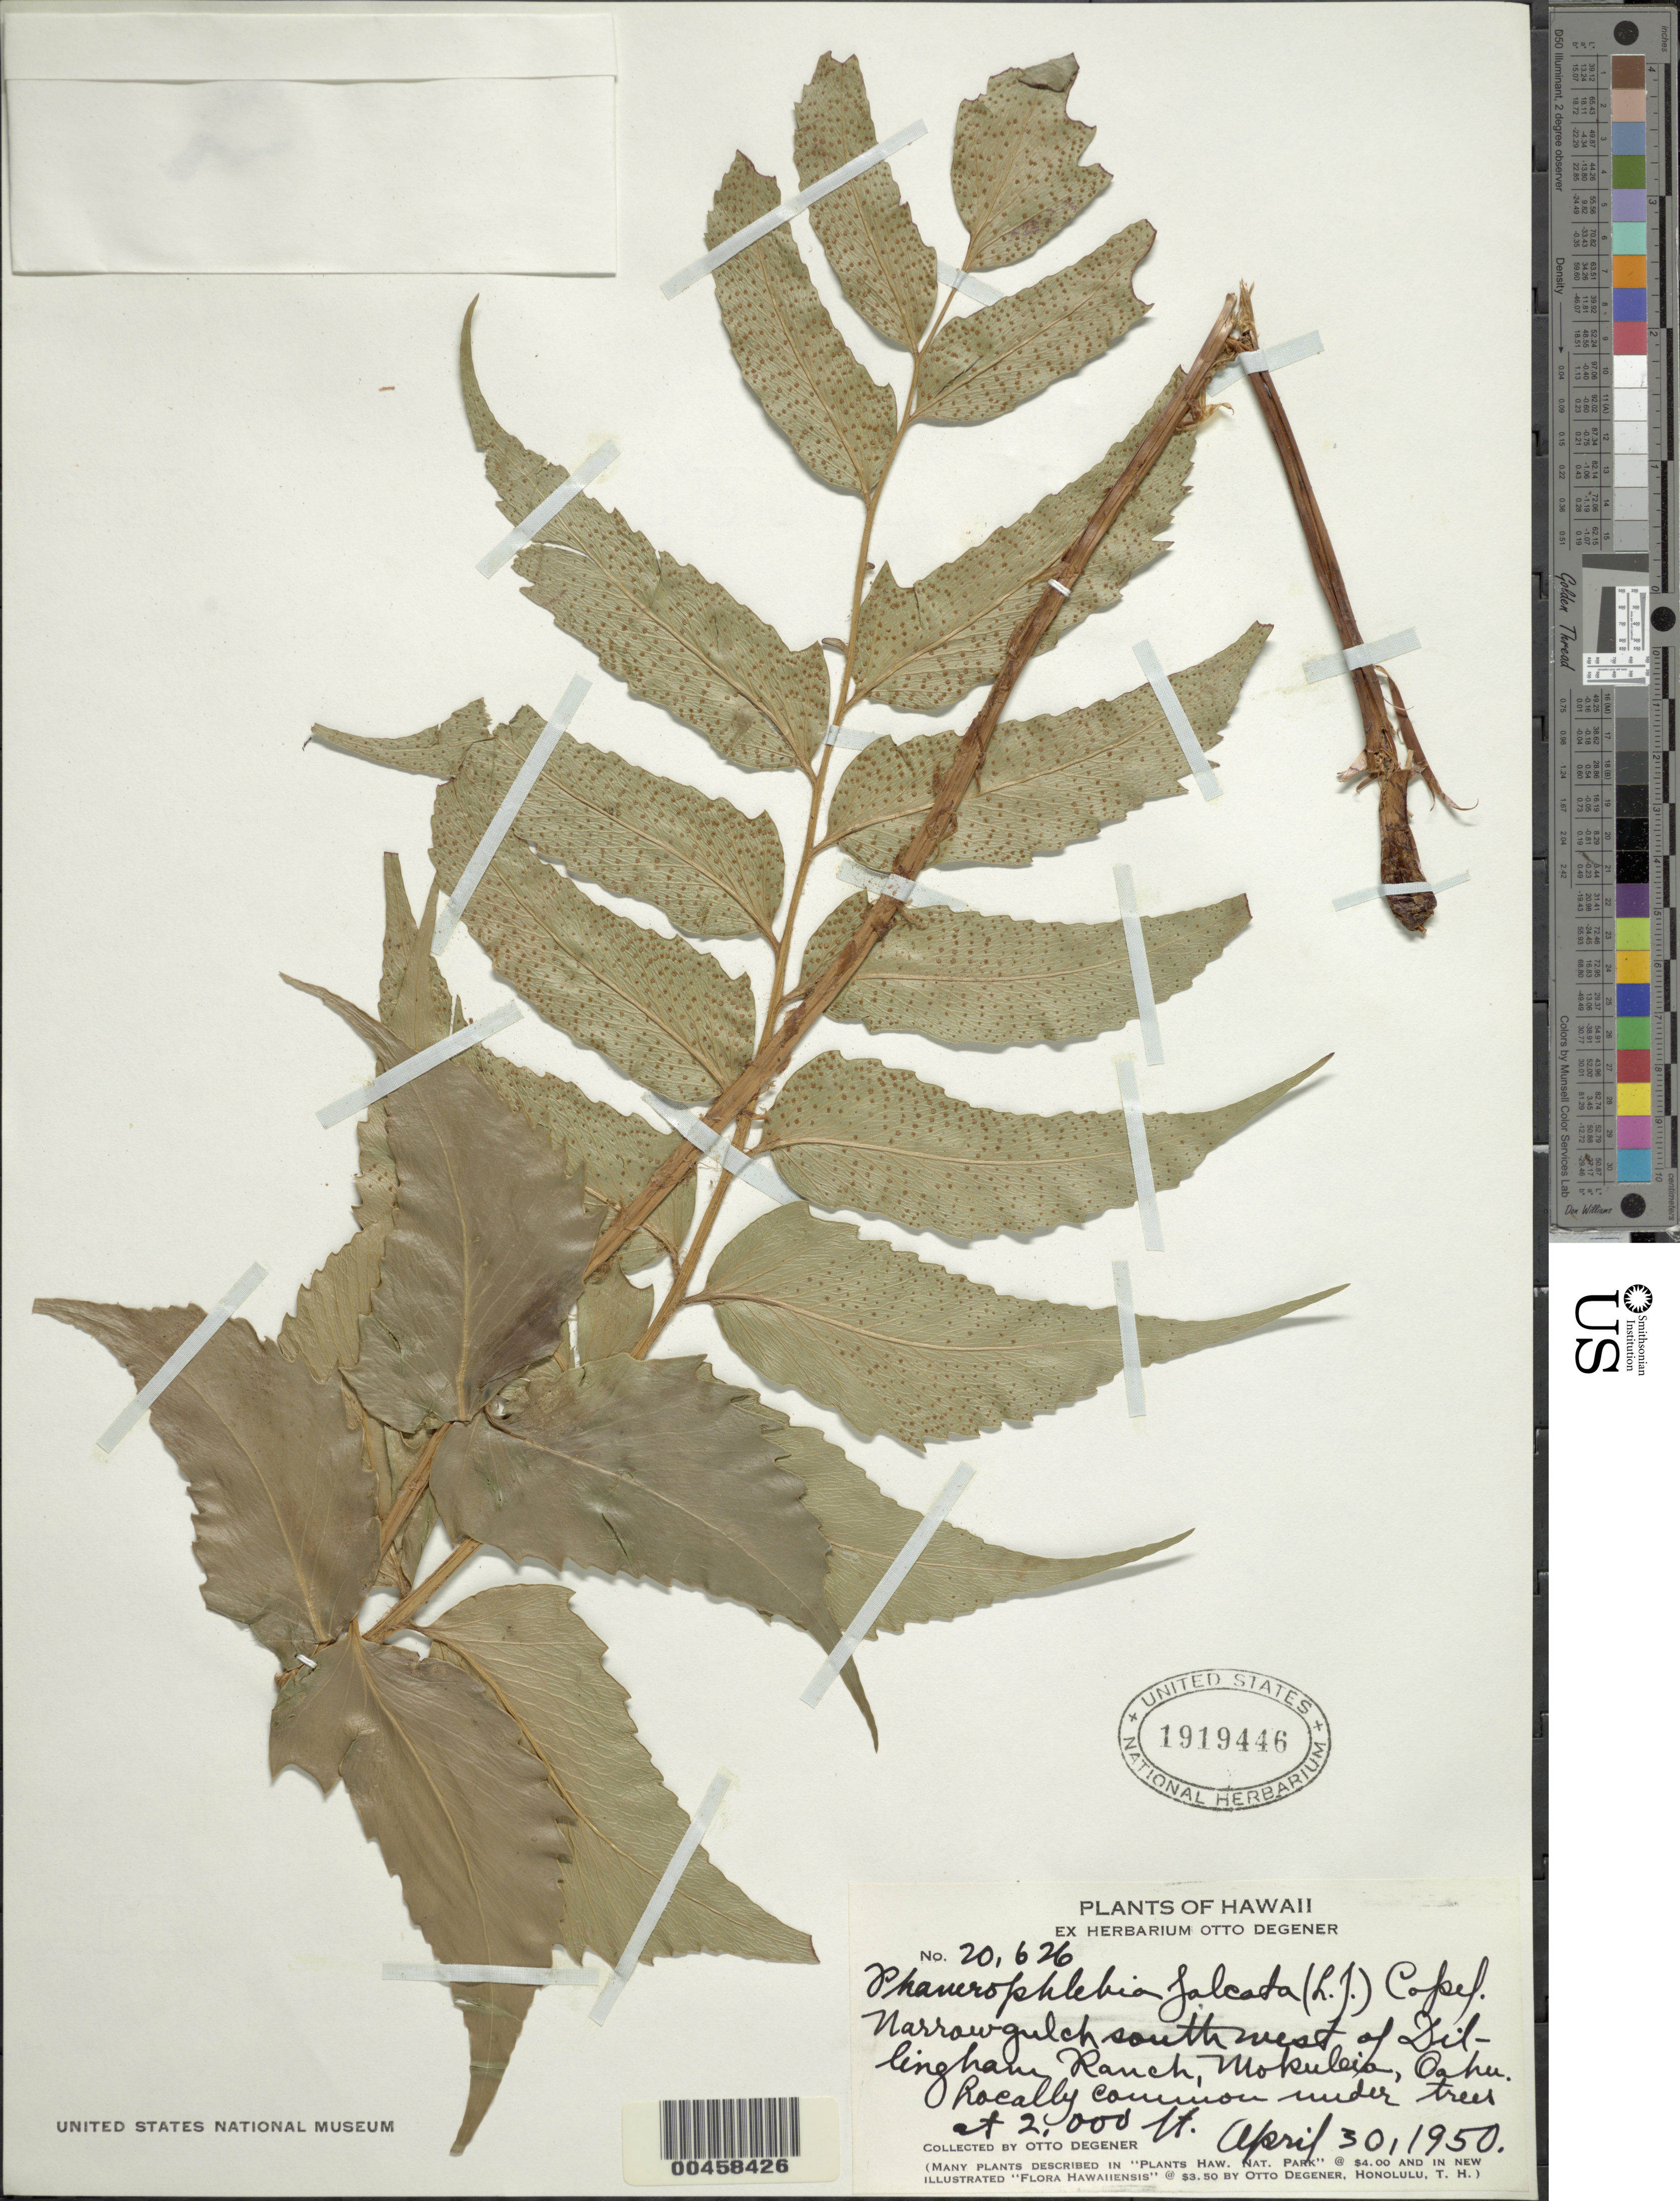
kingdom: Plantae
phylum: Tracheophyta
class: Polypodiopsida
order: Polypodiales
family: Dryopteridaceae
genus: Cyrtomium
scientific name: Cyrtomium falcatum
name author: (L. f.) C. Presl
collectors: O. Degener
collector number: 20626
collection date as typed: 30 Apr 1950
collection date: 1950-04-30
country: United States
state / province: Hawaii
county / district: Honolulu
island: Oahu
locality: Narrow gulch southwest of Dillingham Ranch, Mokuleia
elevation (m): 610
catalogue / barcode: US 1919446